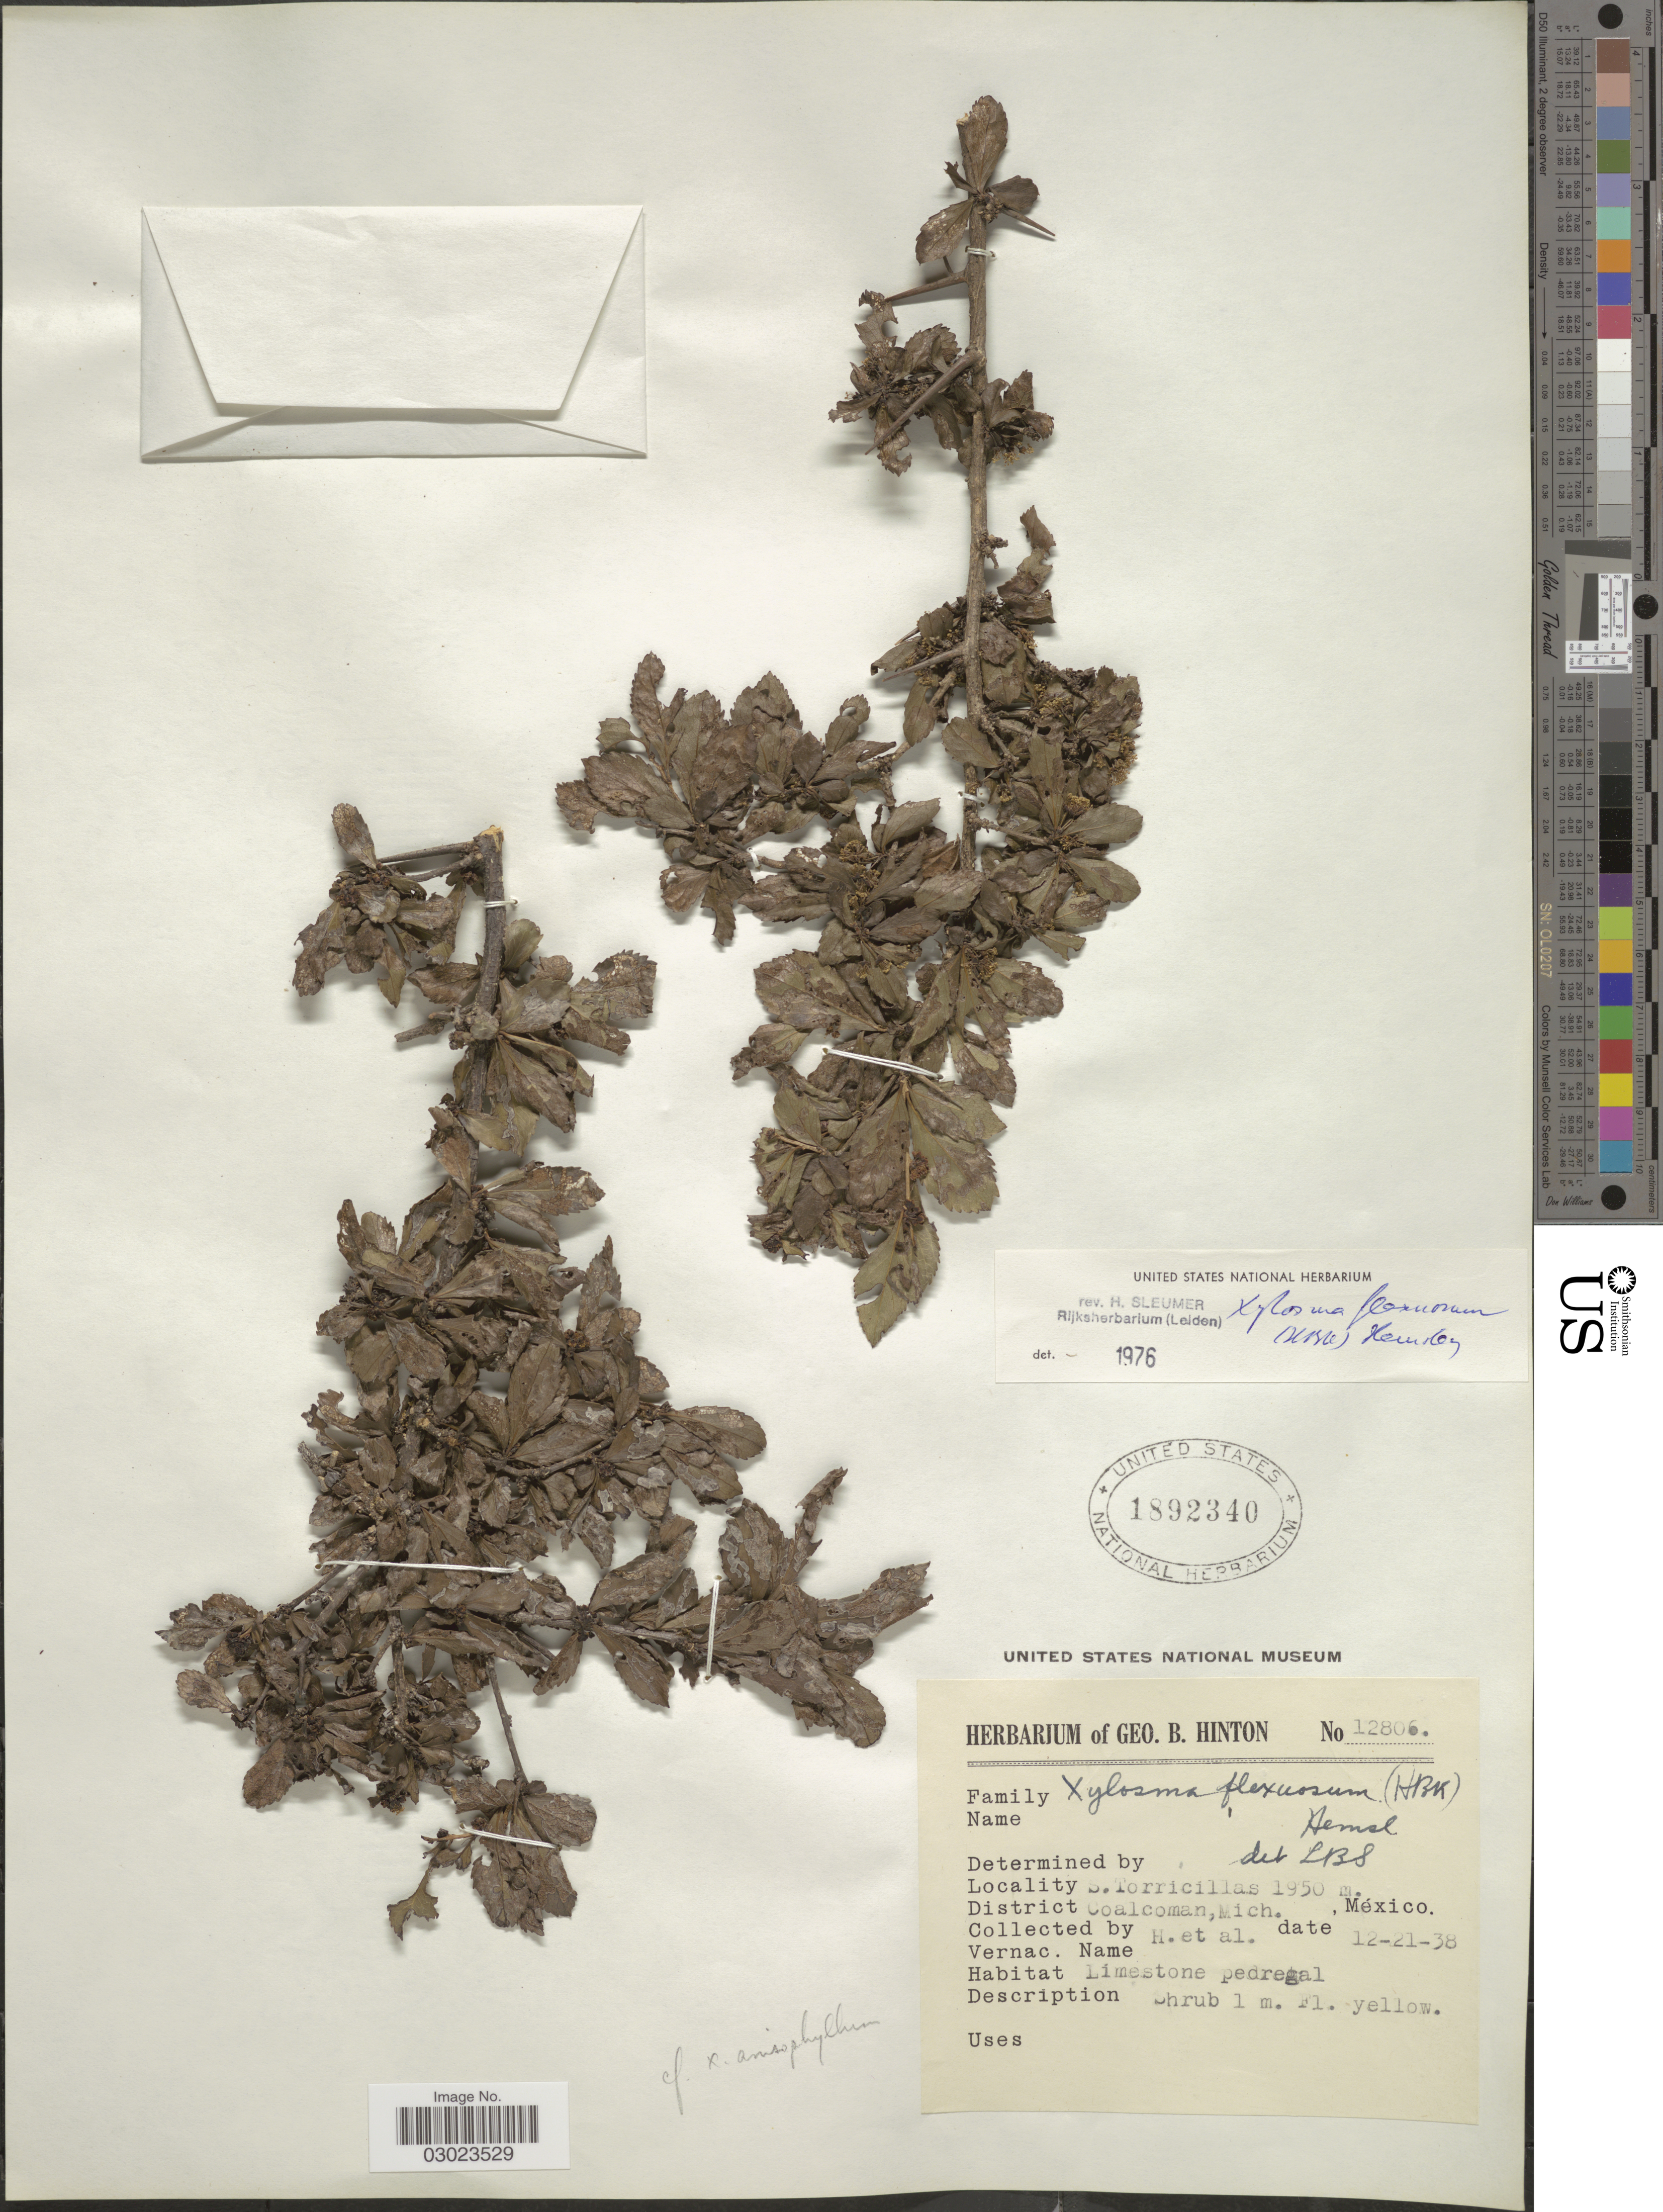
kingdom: Plantae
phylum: Tracheophyta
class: Magnoliopsida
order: Malpighiales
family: Salicaceae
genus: Xylosma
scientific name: Xylosma flexuosa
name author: (Kunth) Hemsl.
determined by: Sleumer, H. O.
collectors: G. B. Hinton & et al.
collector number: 12806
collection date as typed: Transcribed d/m/y: 21/12/38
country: Mexico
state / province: Michoacán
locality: S. Torricillas, District Coalcoman, Mich., México.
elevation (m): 1950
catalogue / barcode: US 1892340